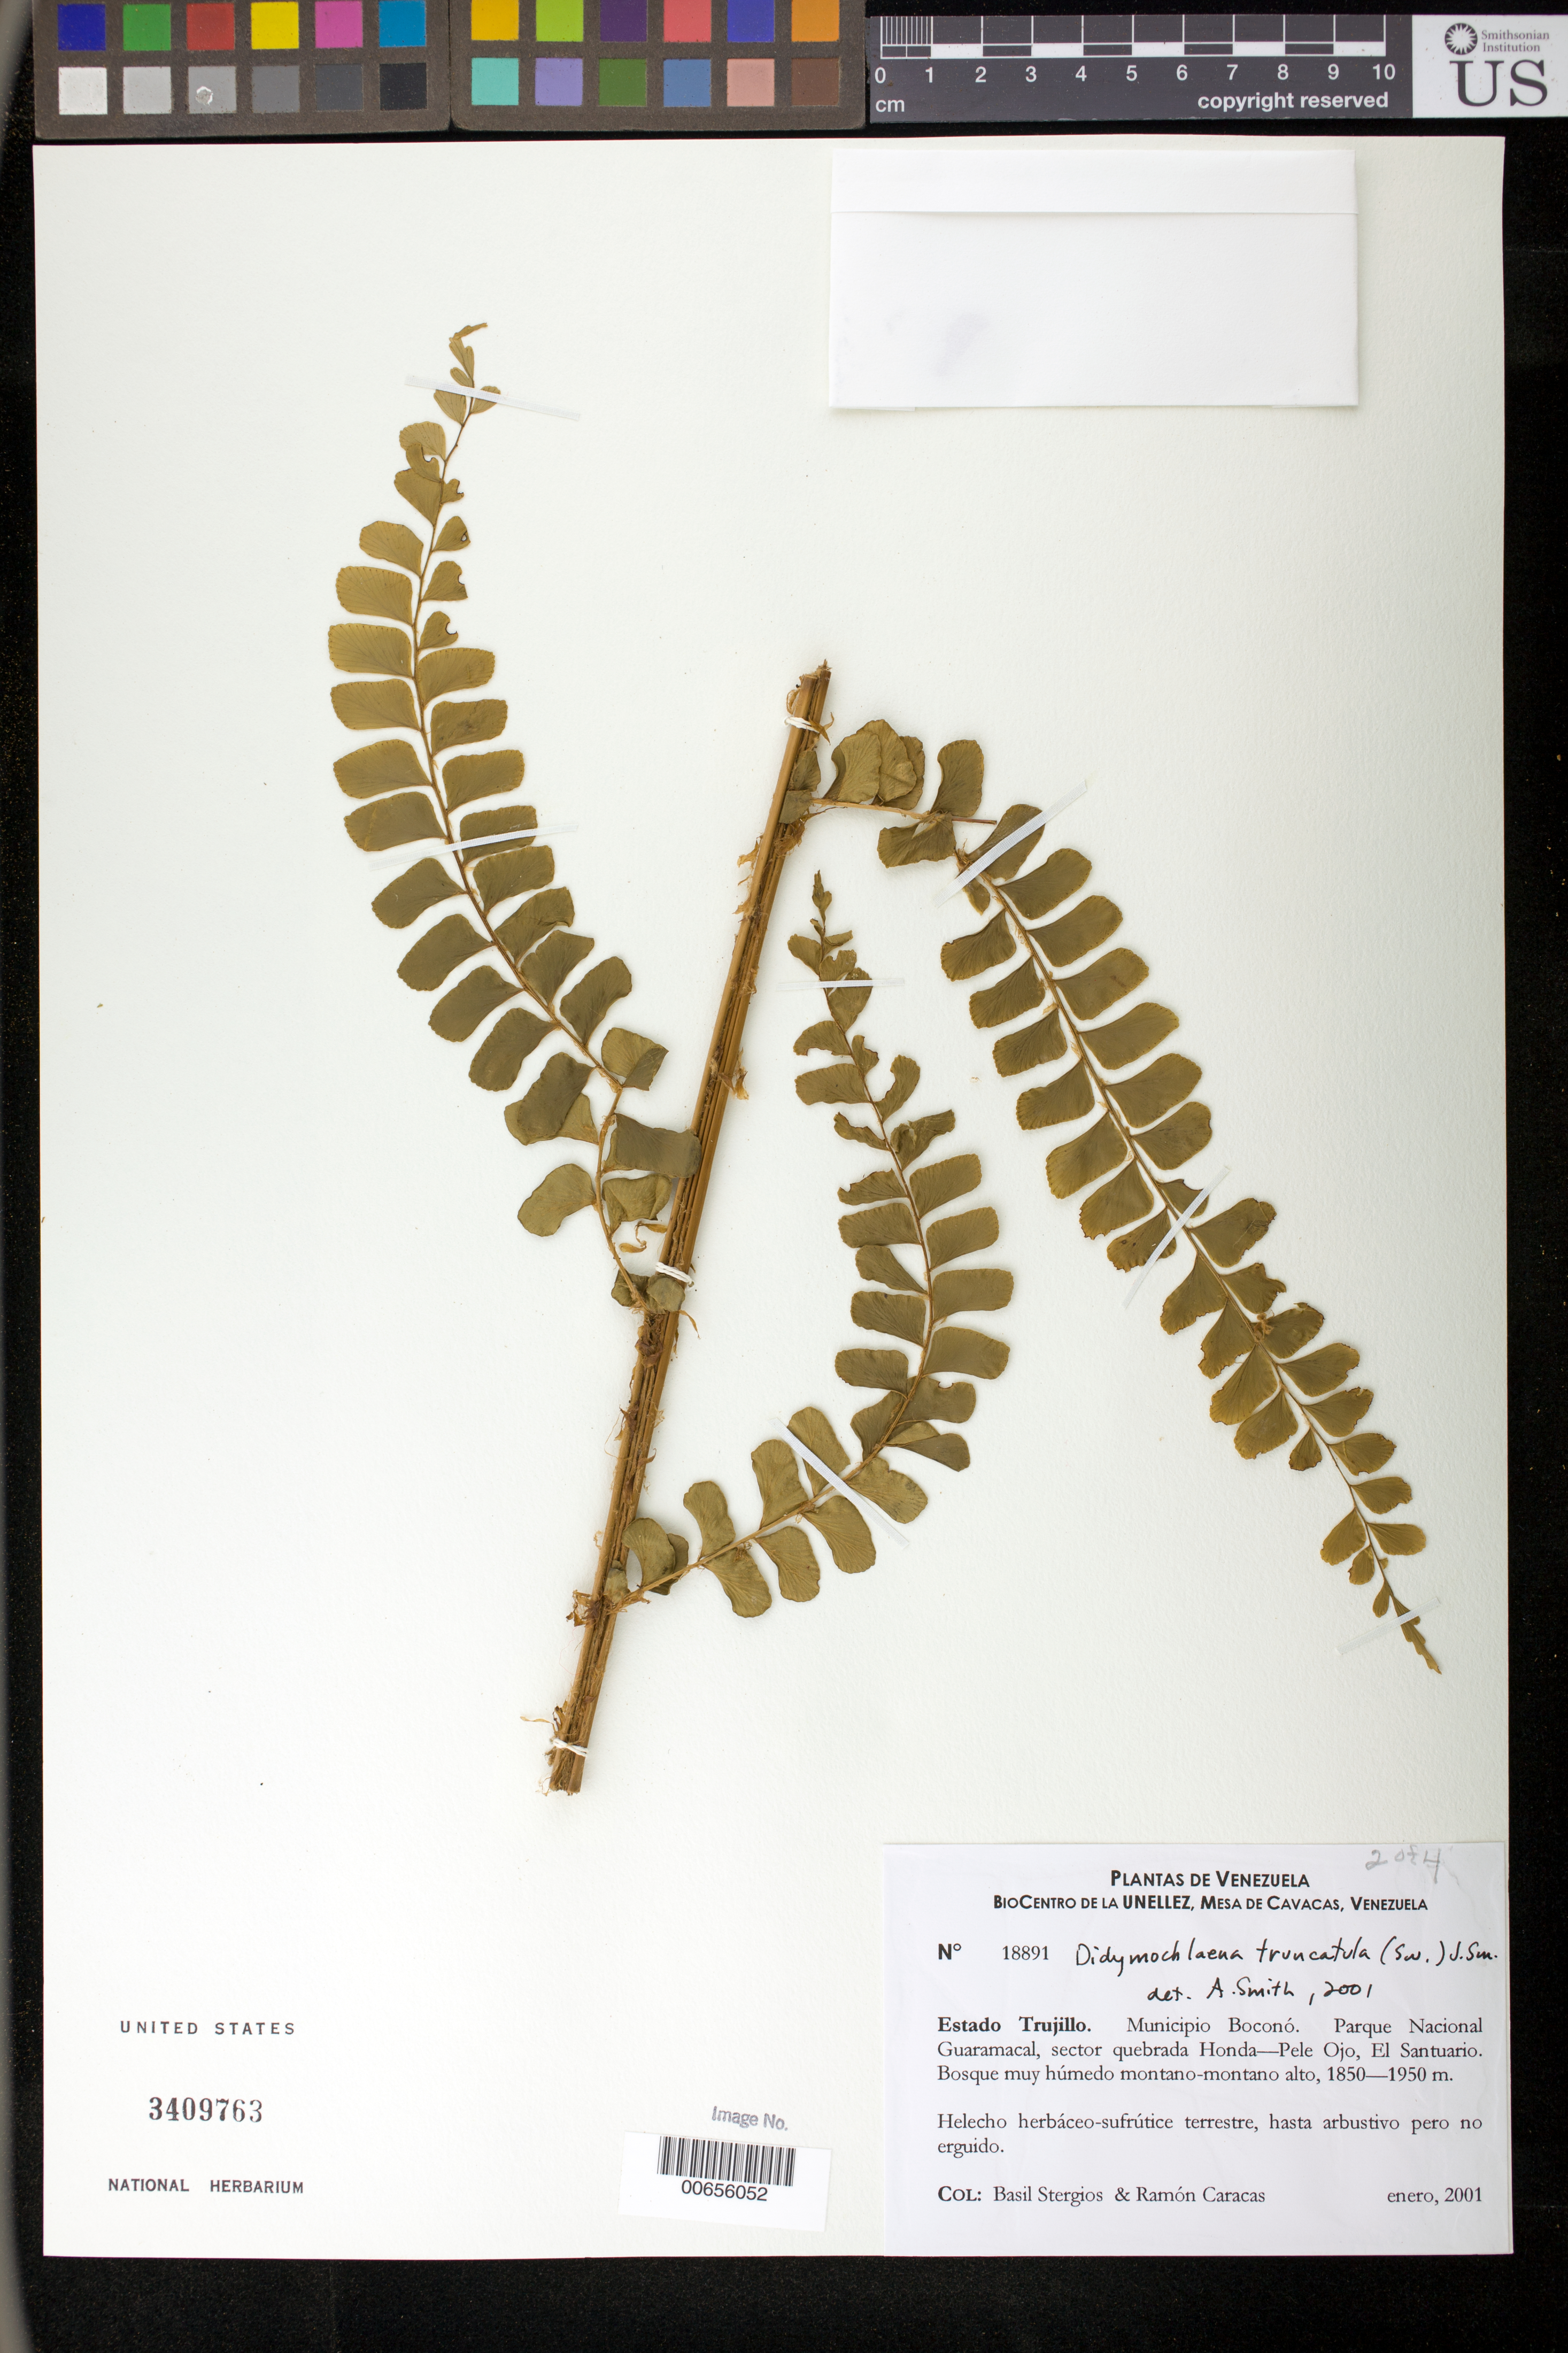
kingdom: Plantae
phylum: Tracheophyta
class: Polypodiopsida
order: Polypodiales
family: Didymochlaenaceae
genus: Didymochlaena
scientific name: Didymochlaena truncatula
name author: (Sw.) J. Sm.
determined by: Smith, Alan R., (UC)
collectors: B. G. Stergios & R. Caracas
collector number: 18891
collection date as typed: Jan 2001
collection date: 2001-01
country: Venezuela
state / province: Trujillo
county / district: Boconó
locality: Parque Nacional Guaramacal, sector quebrada Honda-Pele Ojo, El Santuario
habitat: Bosque muy húmedo montano-montano alto.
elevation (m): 1850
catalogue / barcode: US 3409763